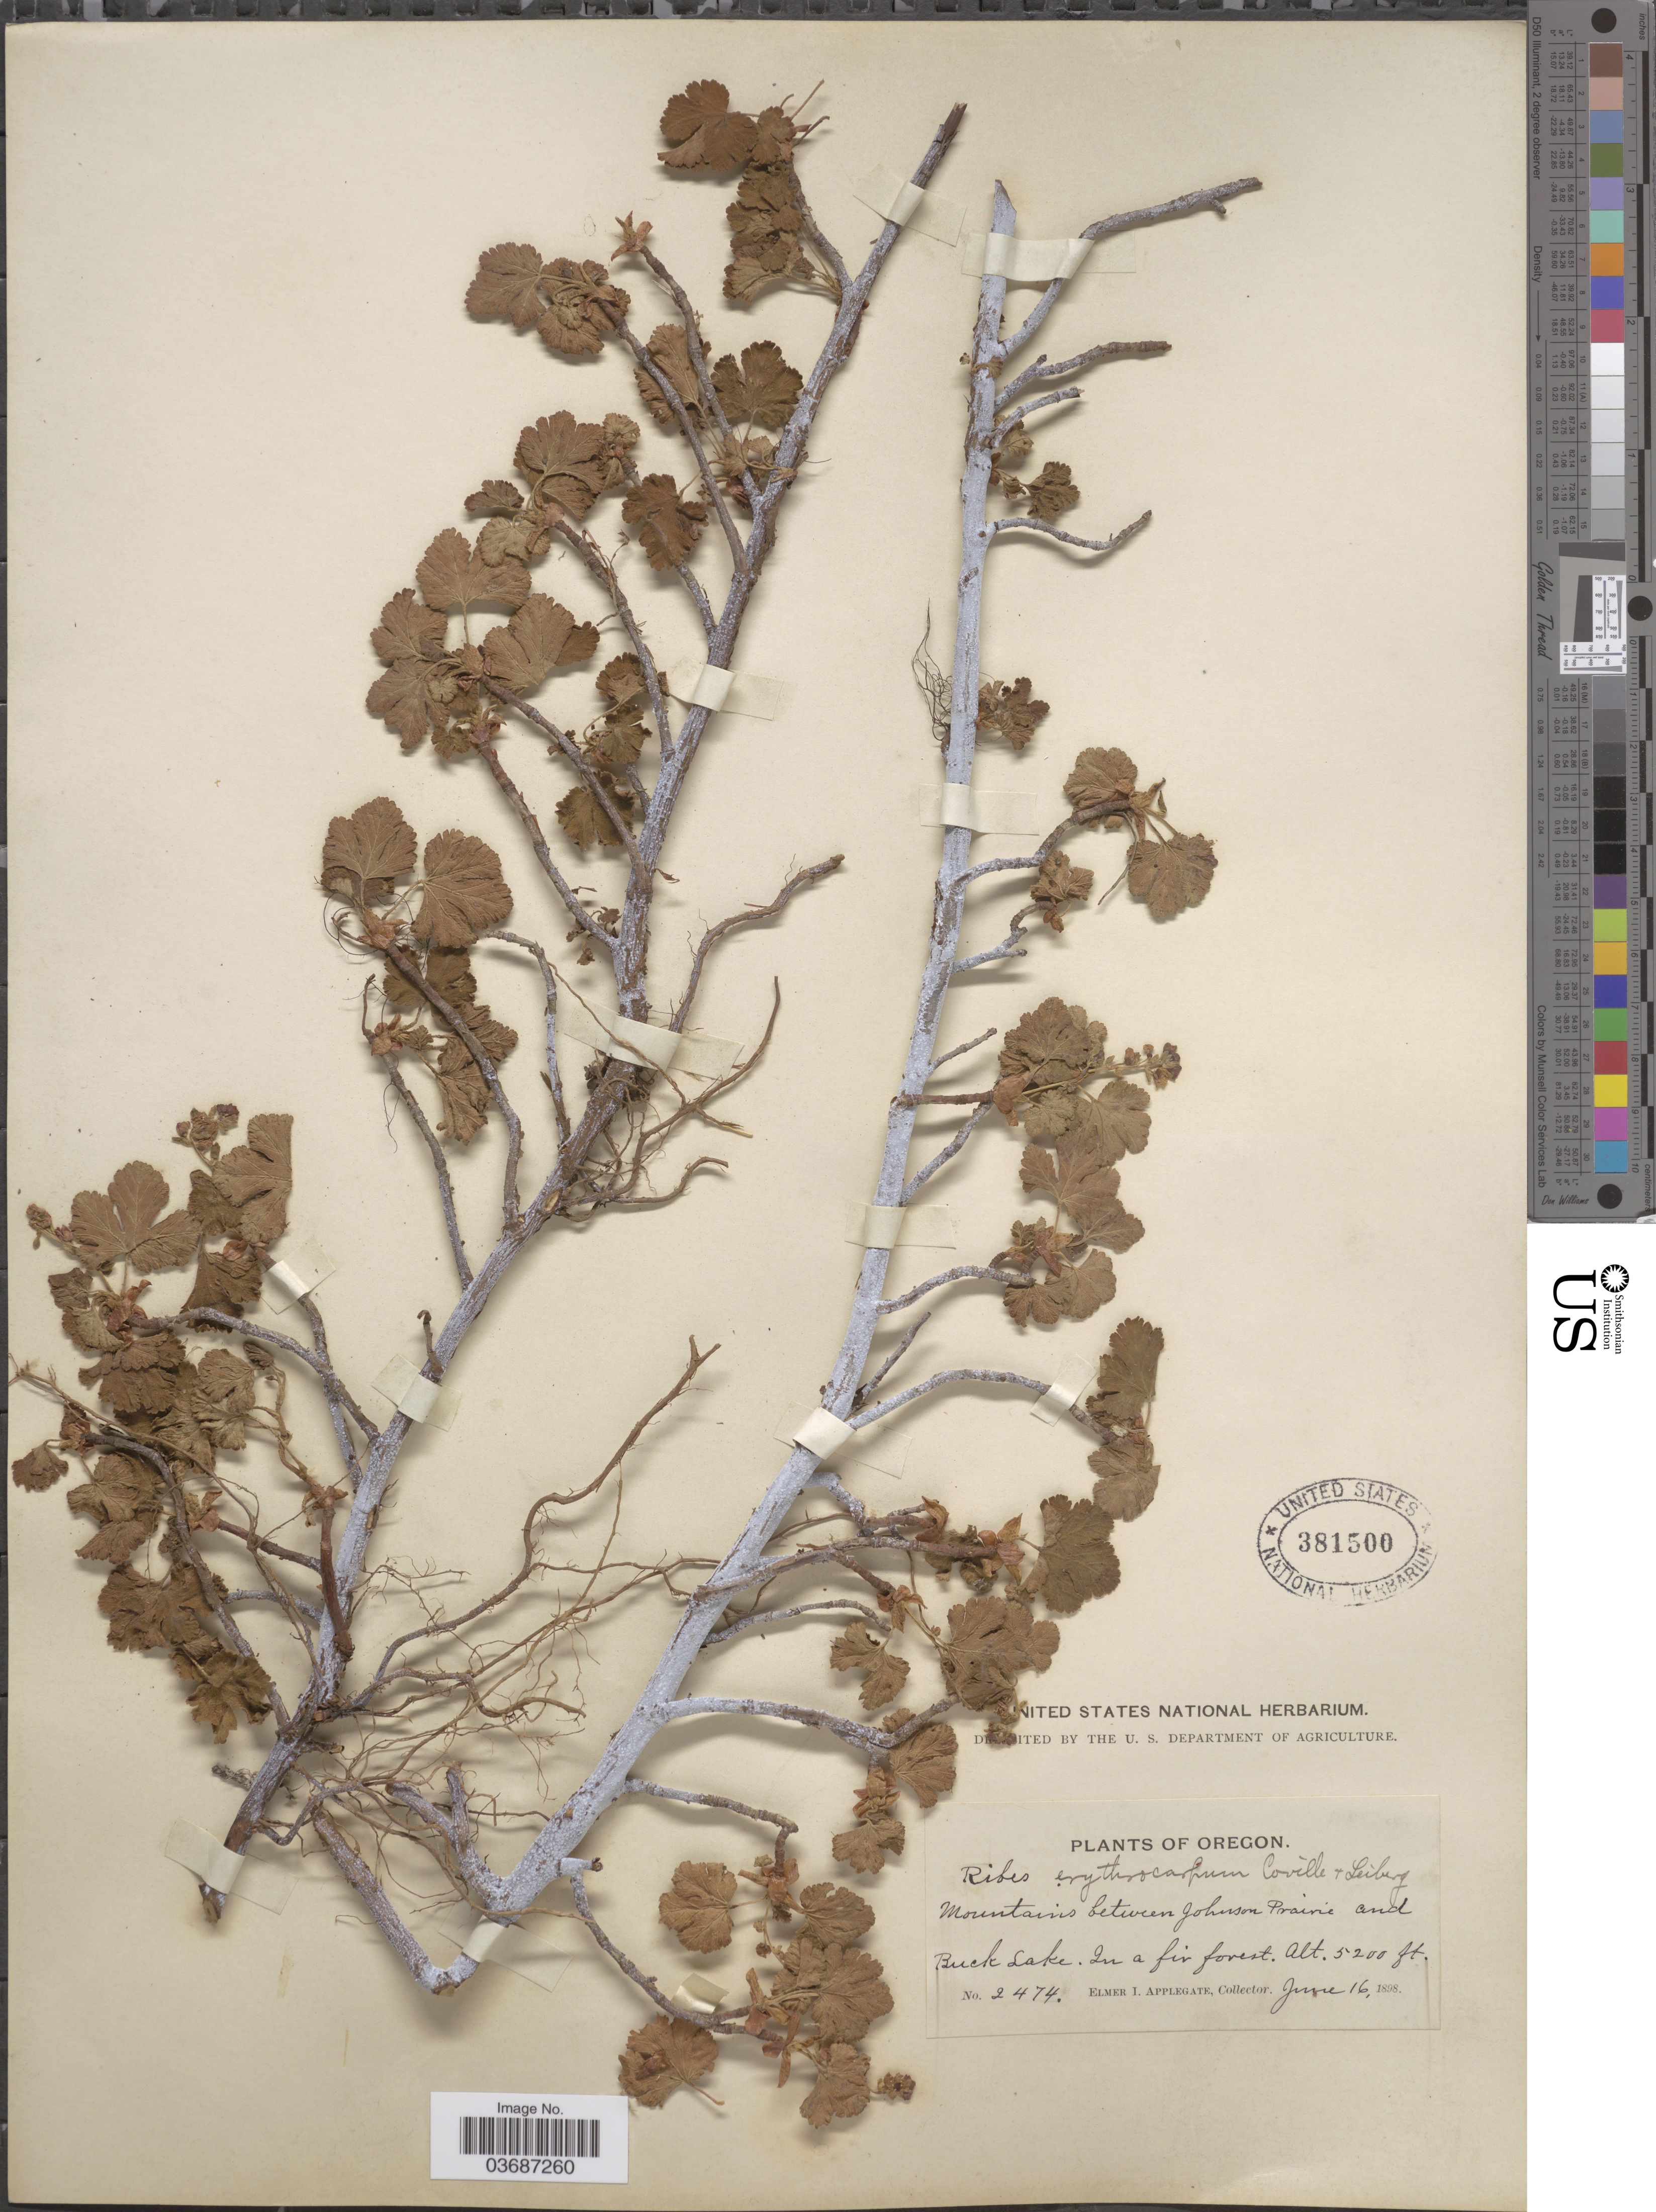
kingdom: Plantae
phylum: Tracheophyta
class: Magnoliopsida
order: Saxifragales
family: Grossulariaceae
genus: Ribes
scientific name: Ribes erythrocarpum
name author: Coville & Leiberg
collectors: E. I. Applegate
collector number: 2474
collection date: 1898-06-16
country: United States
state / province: Oregon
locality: Mountains between Johnson Prairie and Buck Lake. In a fir forest.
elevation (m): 1585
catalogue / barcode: US 381500